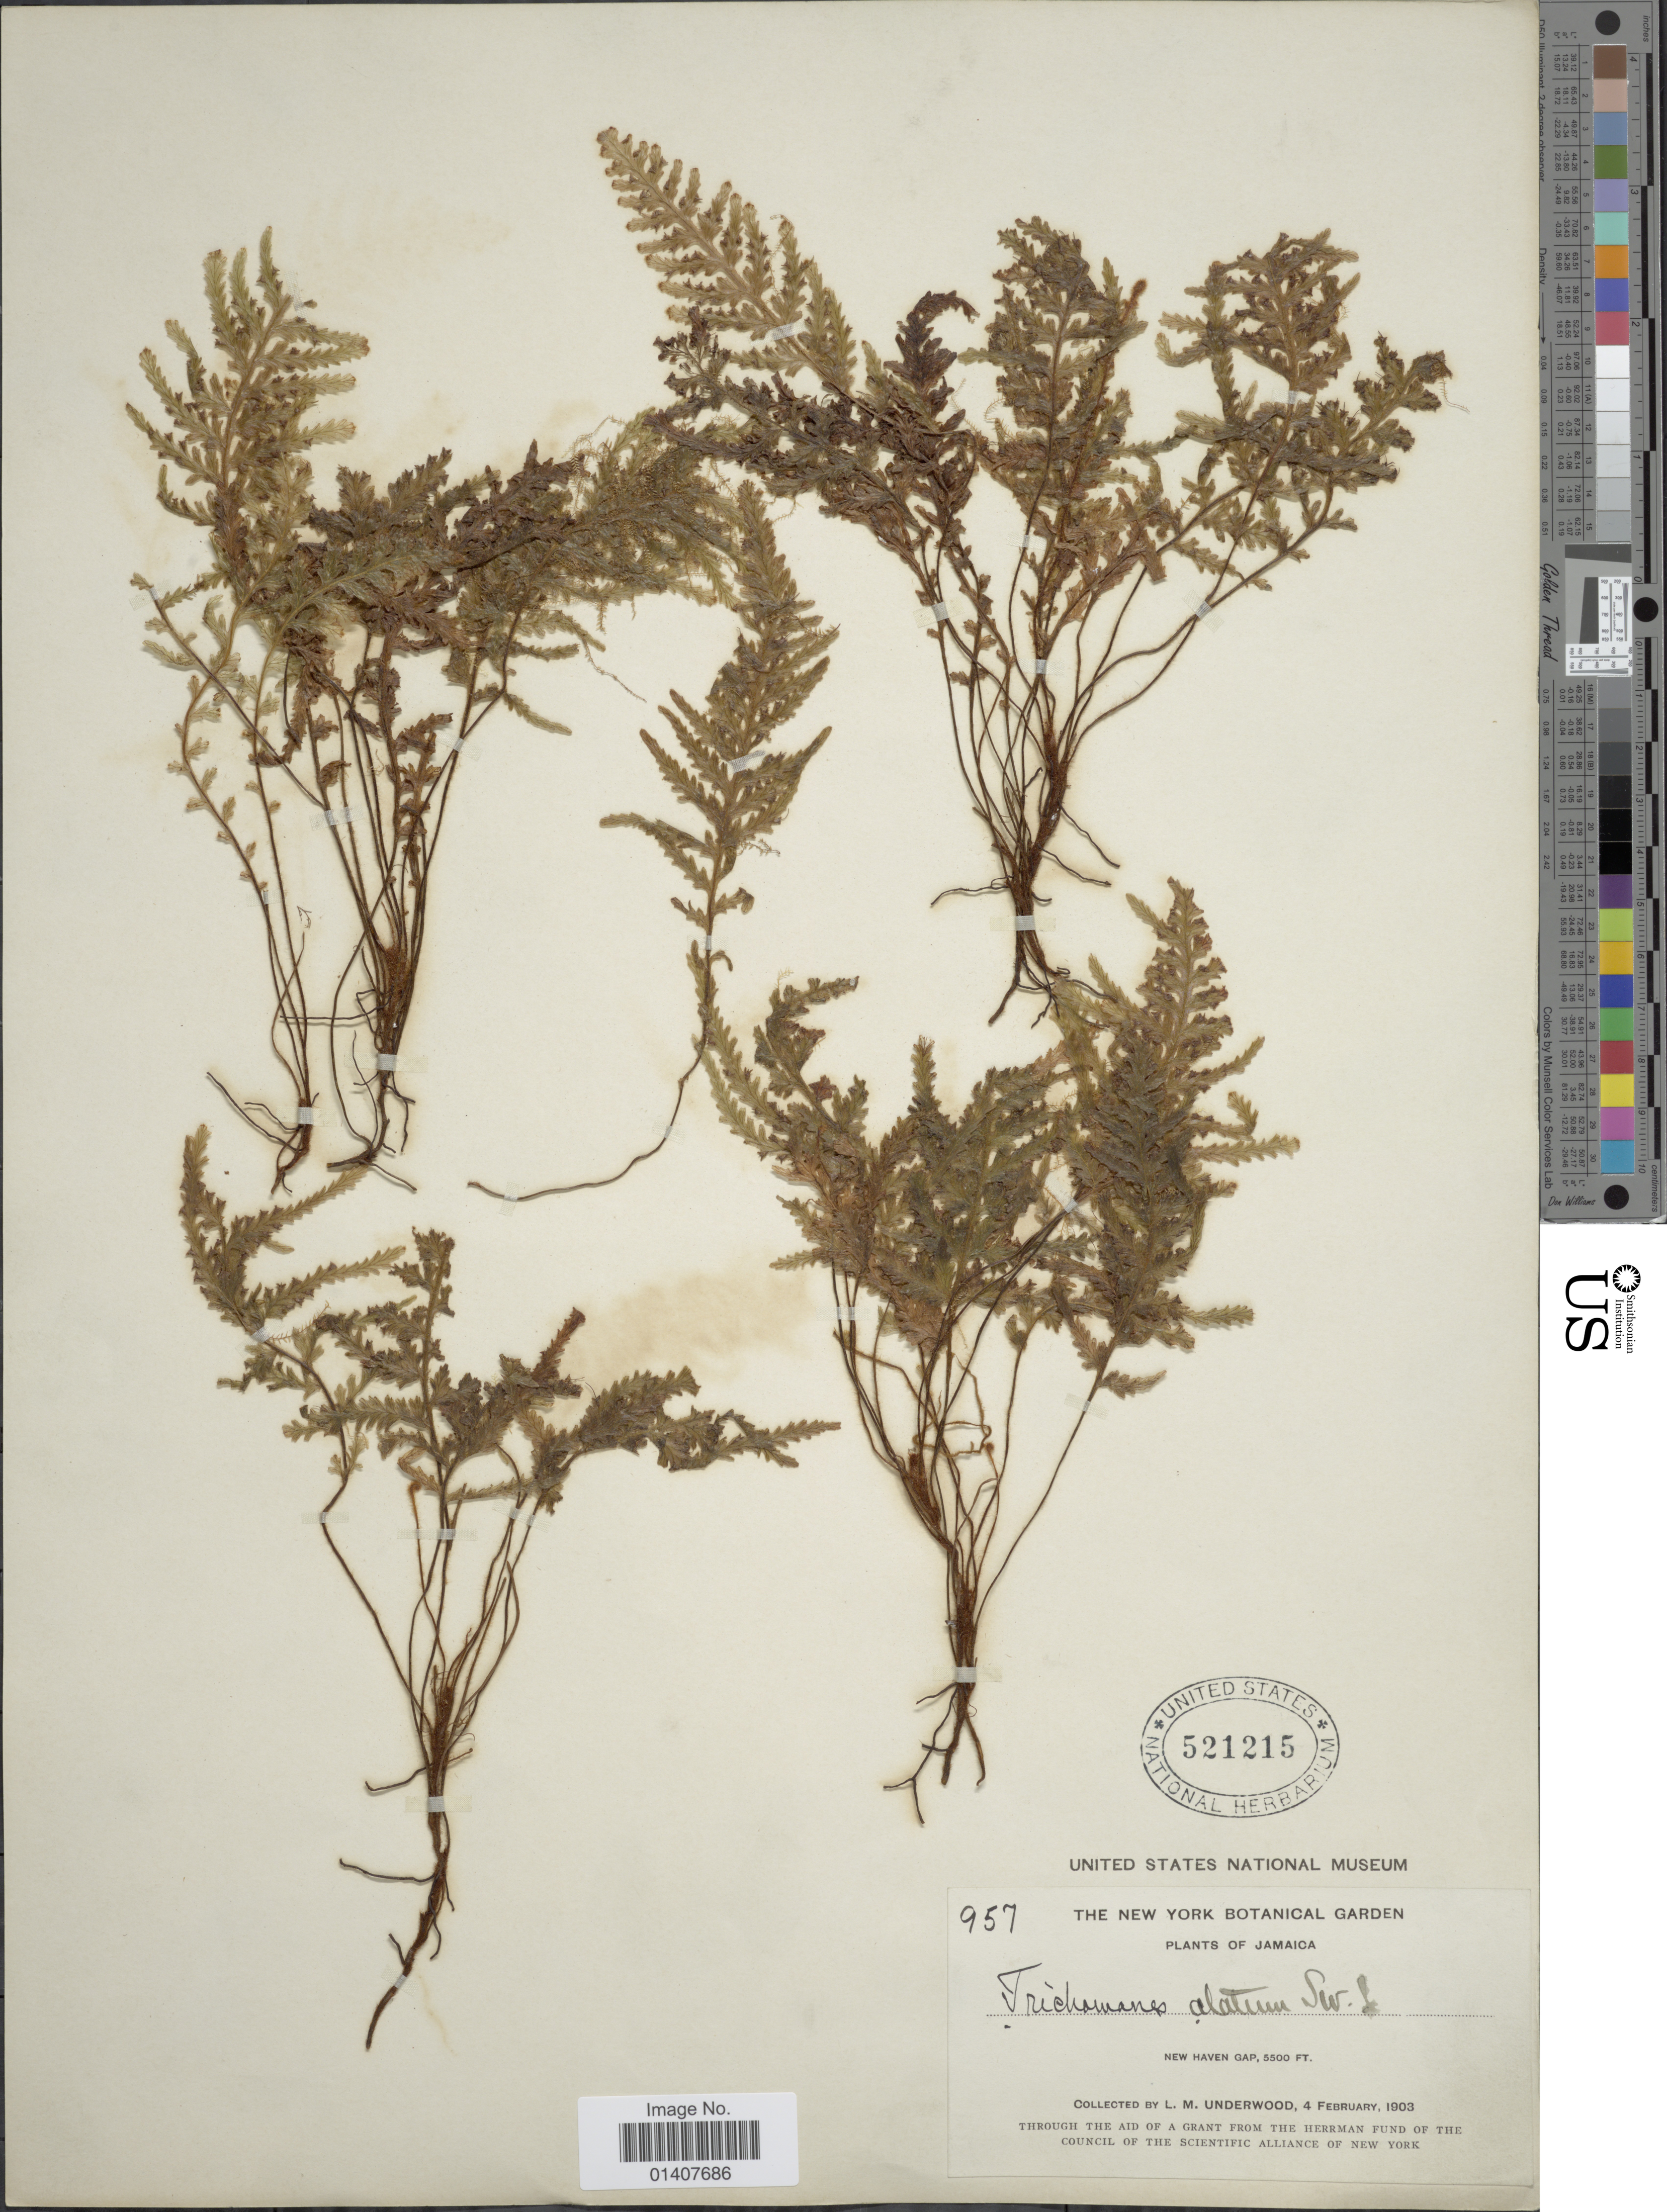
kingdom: Plantae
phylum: Tracheophyta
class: Polypodiopsida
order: Hymenophyllales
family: Hymenophyllaceae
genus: Trichomanes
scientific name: Trichomanes alatum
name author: Sw.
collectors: L. M. Underwood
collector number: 957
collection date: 1903-02-04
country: Jamaica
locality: New Haven Gap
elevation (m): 1676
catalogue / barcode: US 521215